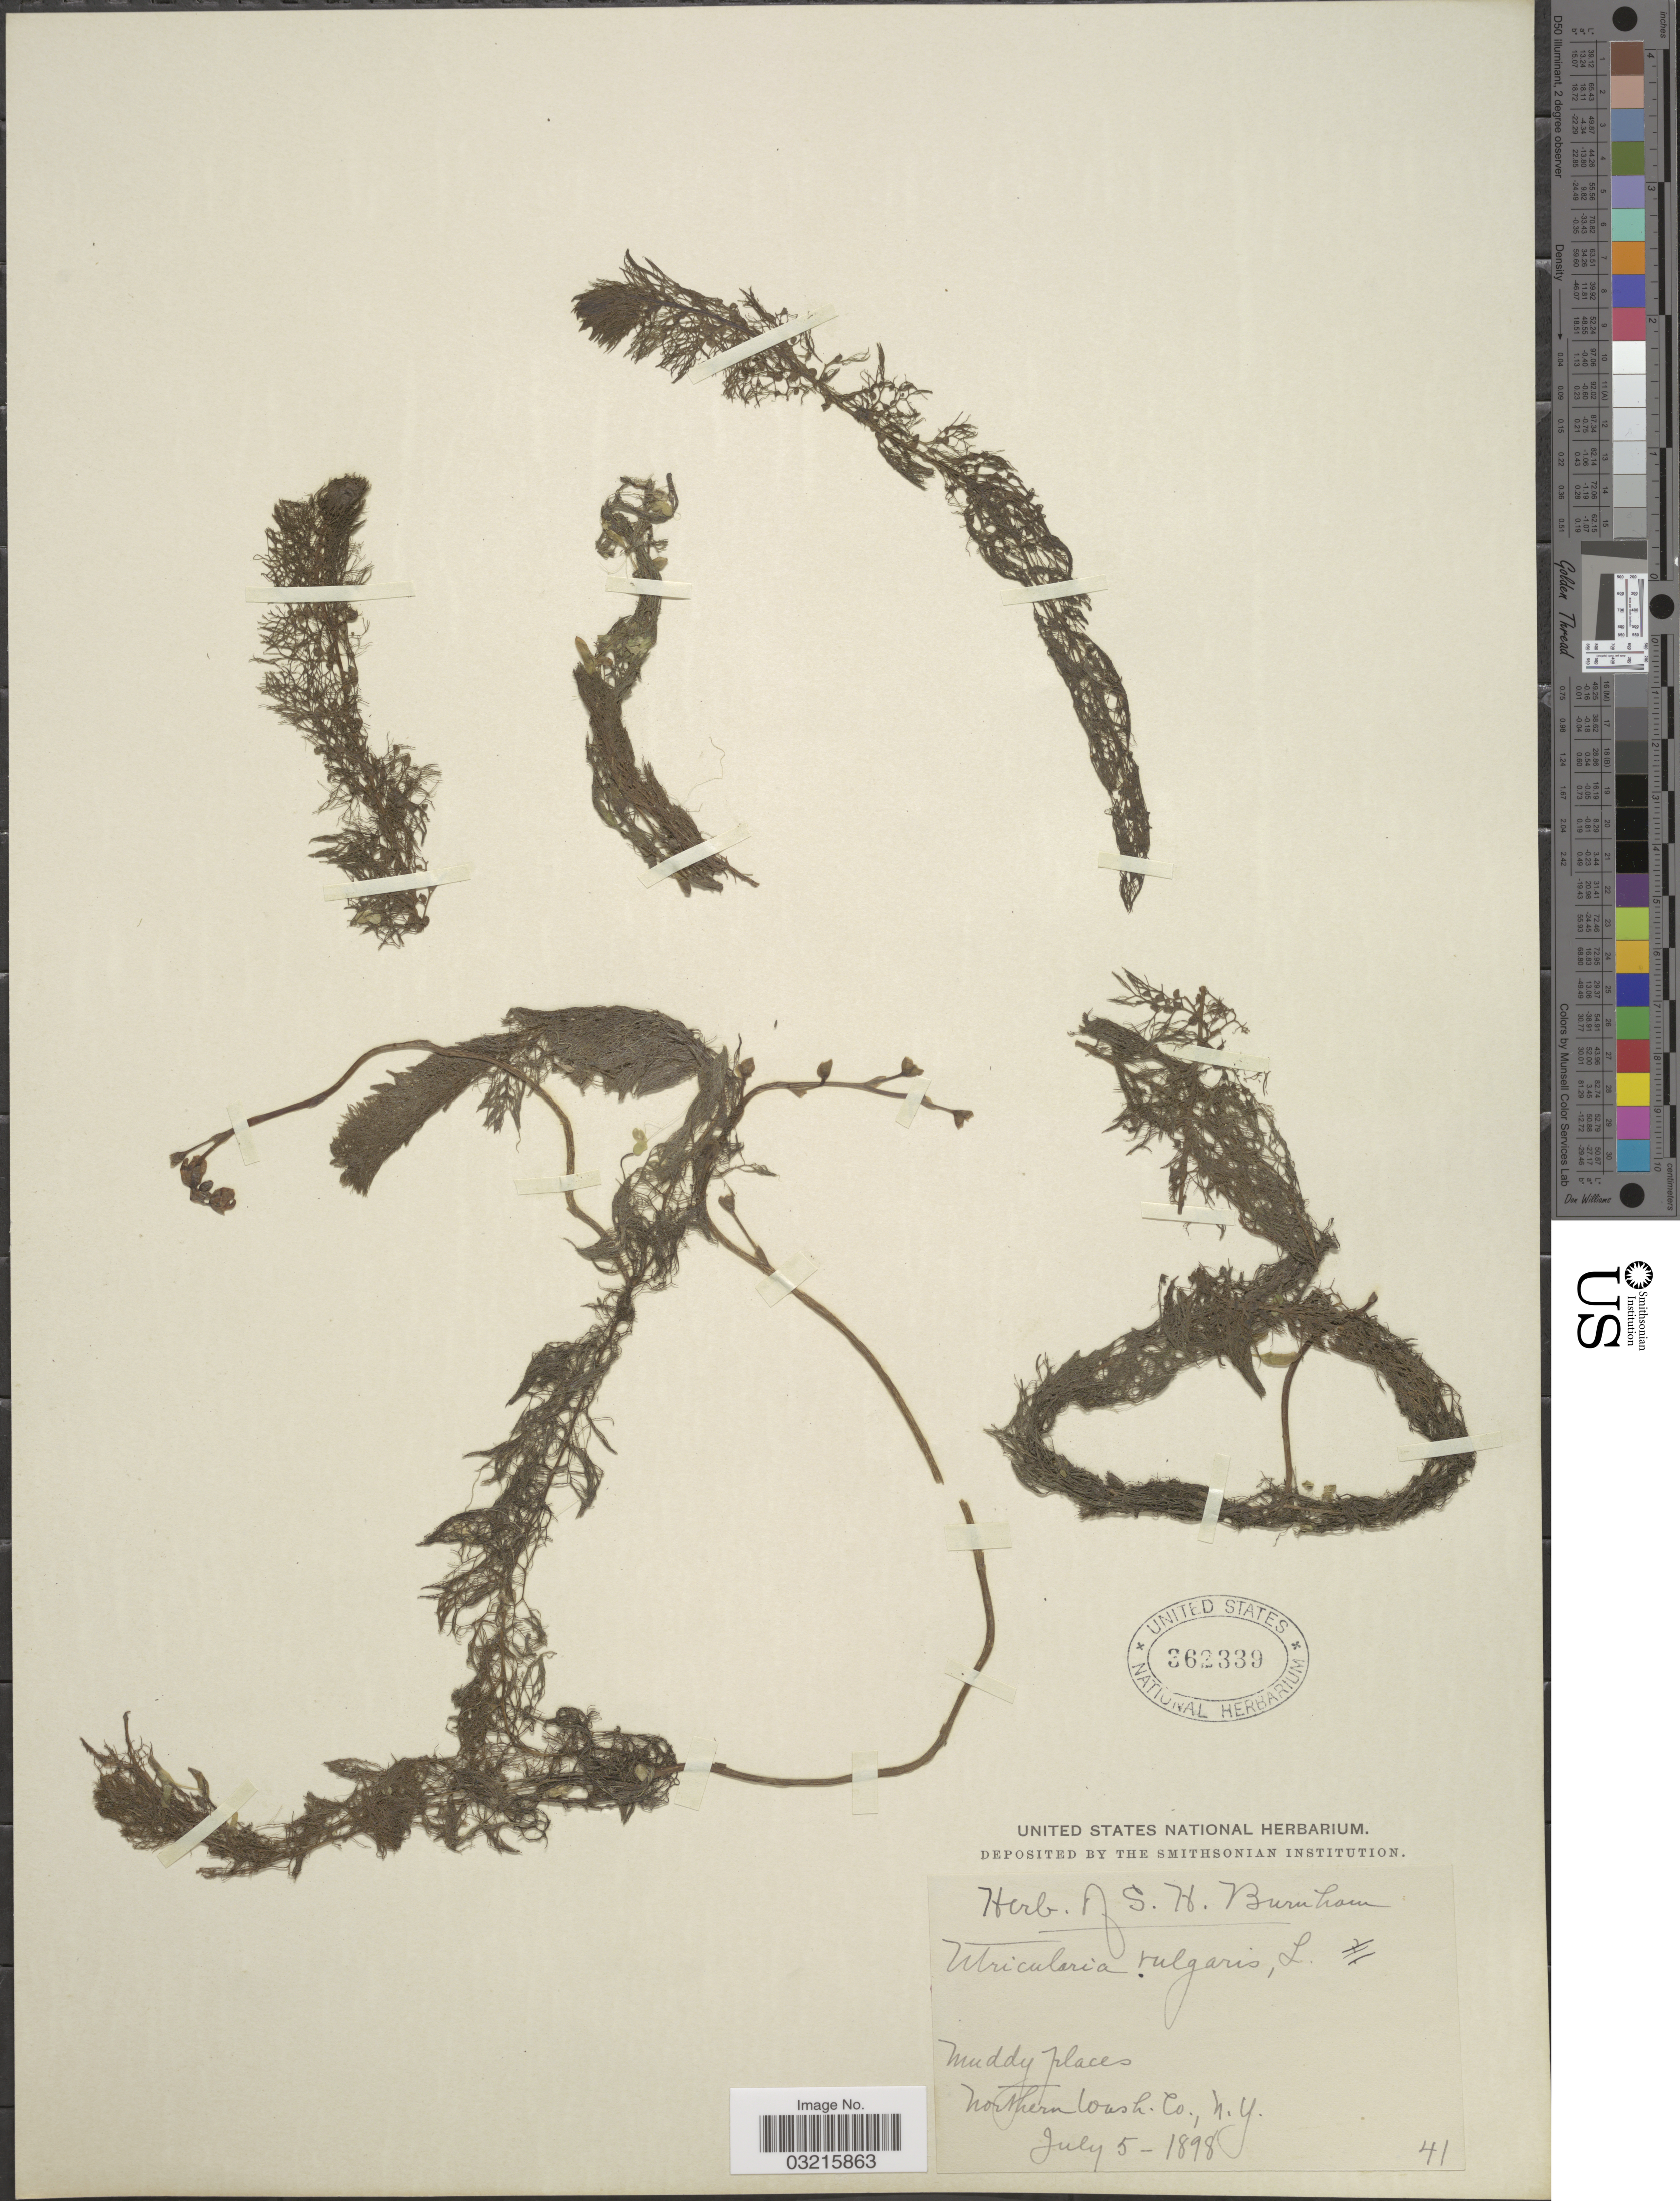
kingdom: Plantae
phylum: Tracheophyta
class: Magnoliopsida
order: Lamiales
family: Lentibulariaceae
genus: Utricularia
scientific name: Utricularia vulgaris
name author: L.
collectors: ex herb. S.H. Burnham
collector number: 41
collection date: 1898-07-05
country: United States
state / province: New York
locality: Northern Wash. Co.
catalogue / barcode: US 362339